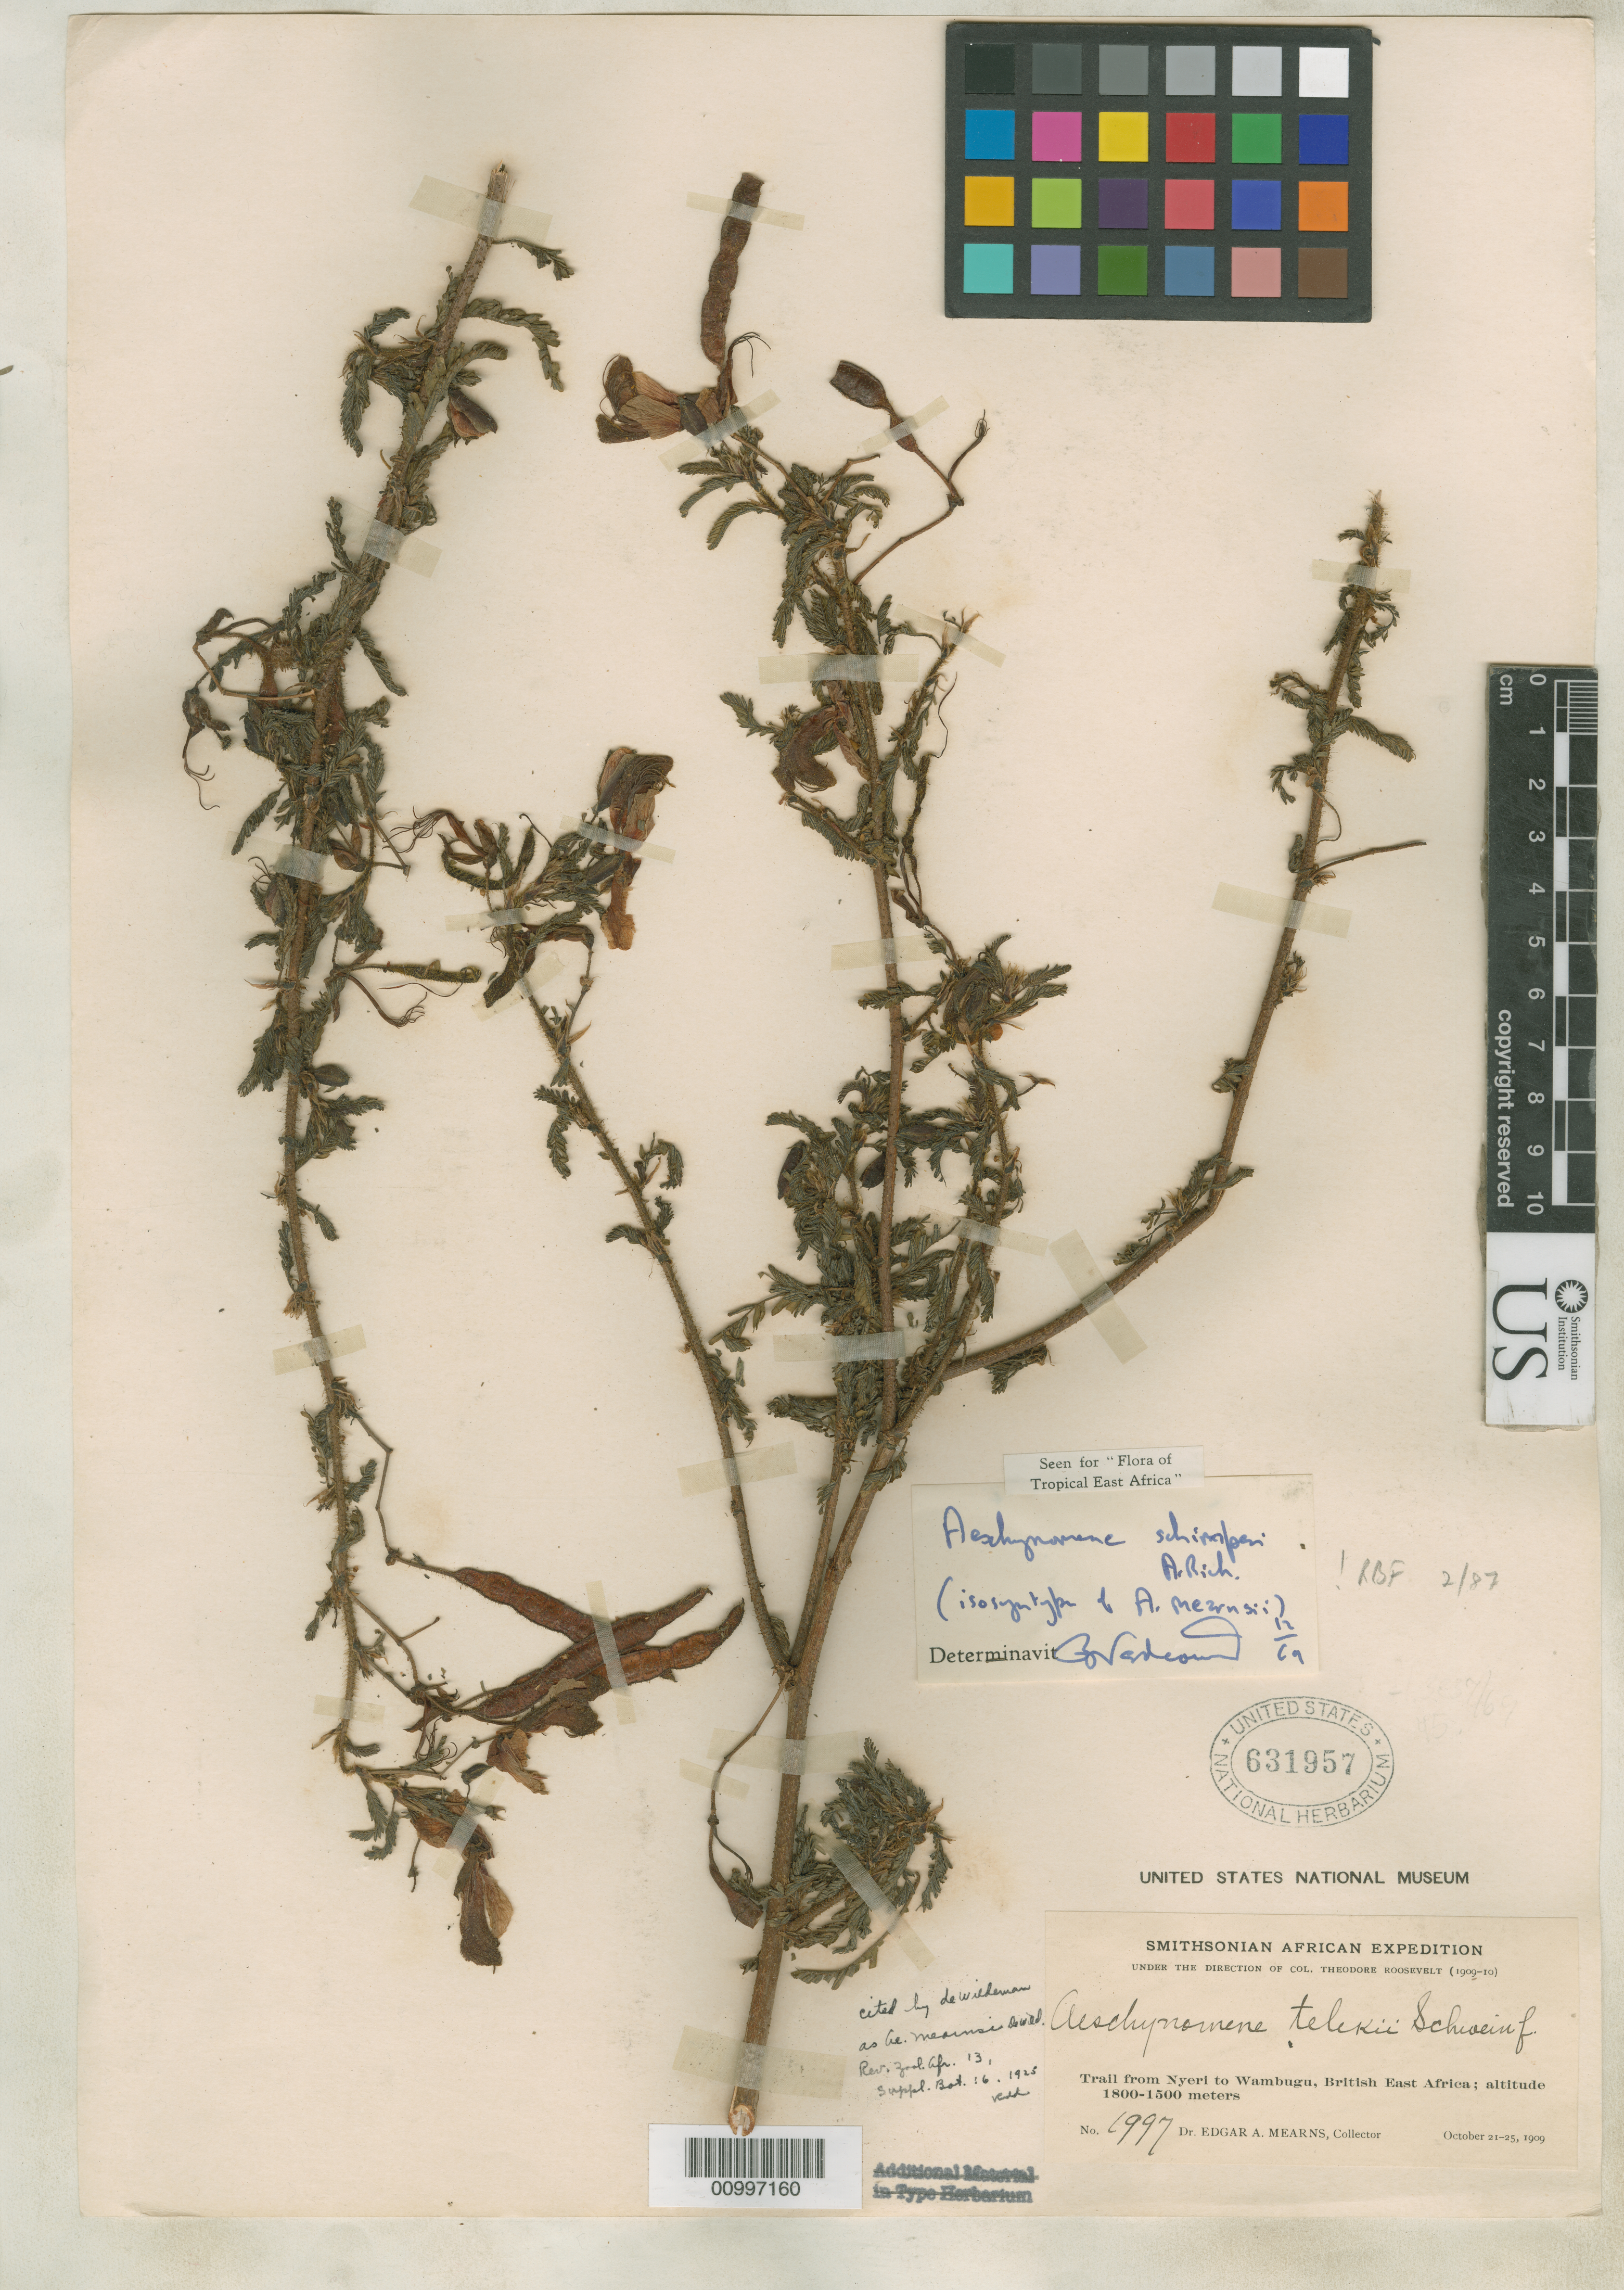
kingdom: Plantae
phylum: Tracheophyta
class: Magnoliopsida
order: Fabales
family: Fabaceae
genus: Aeschynomene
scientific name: Aeschynomene mearnsii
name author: De Wild.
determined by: Verdcourt, B.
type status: Isosyntype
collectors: E. A. Mearns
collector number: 1997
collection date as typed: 21 Oct 1909 to 25 Oct 1909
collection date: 1909-10-21/1909-10-25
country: Kenya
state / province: Nyeri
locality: Trail from Nyeri to Wambugu.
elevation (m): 1500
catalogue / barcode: US 631957